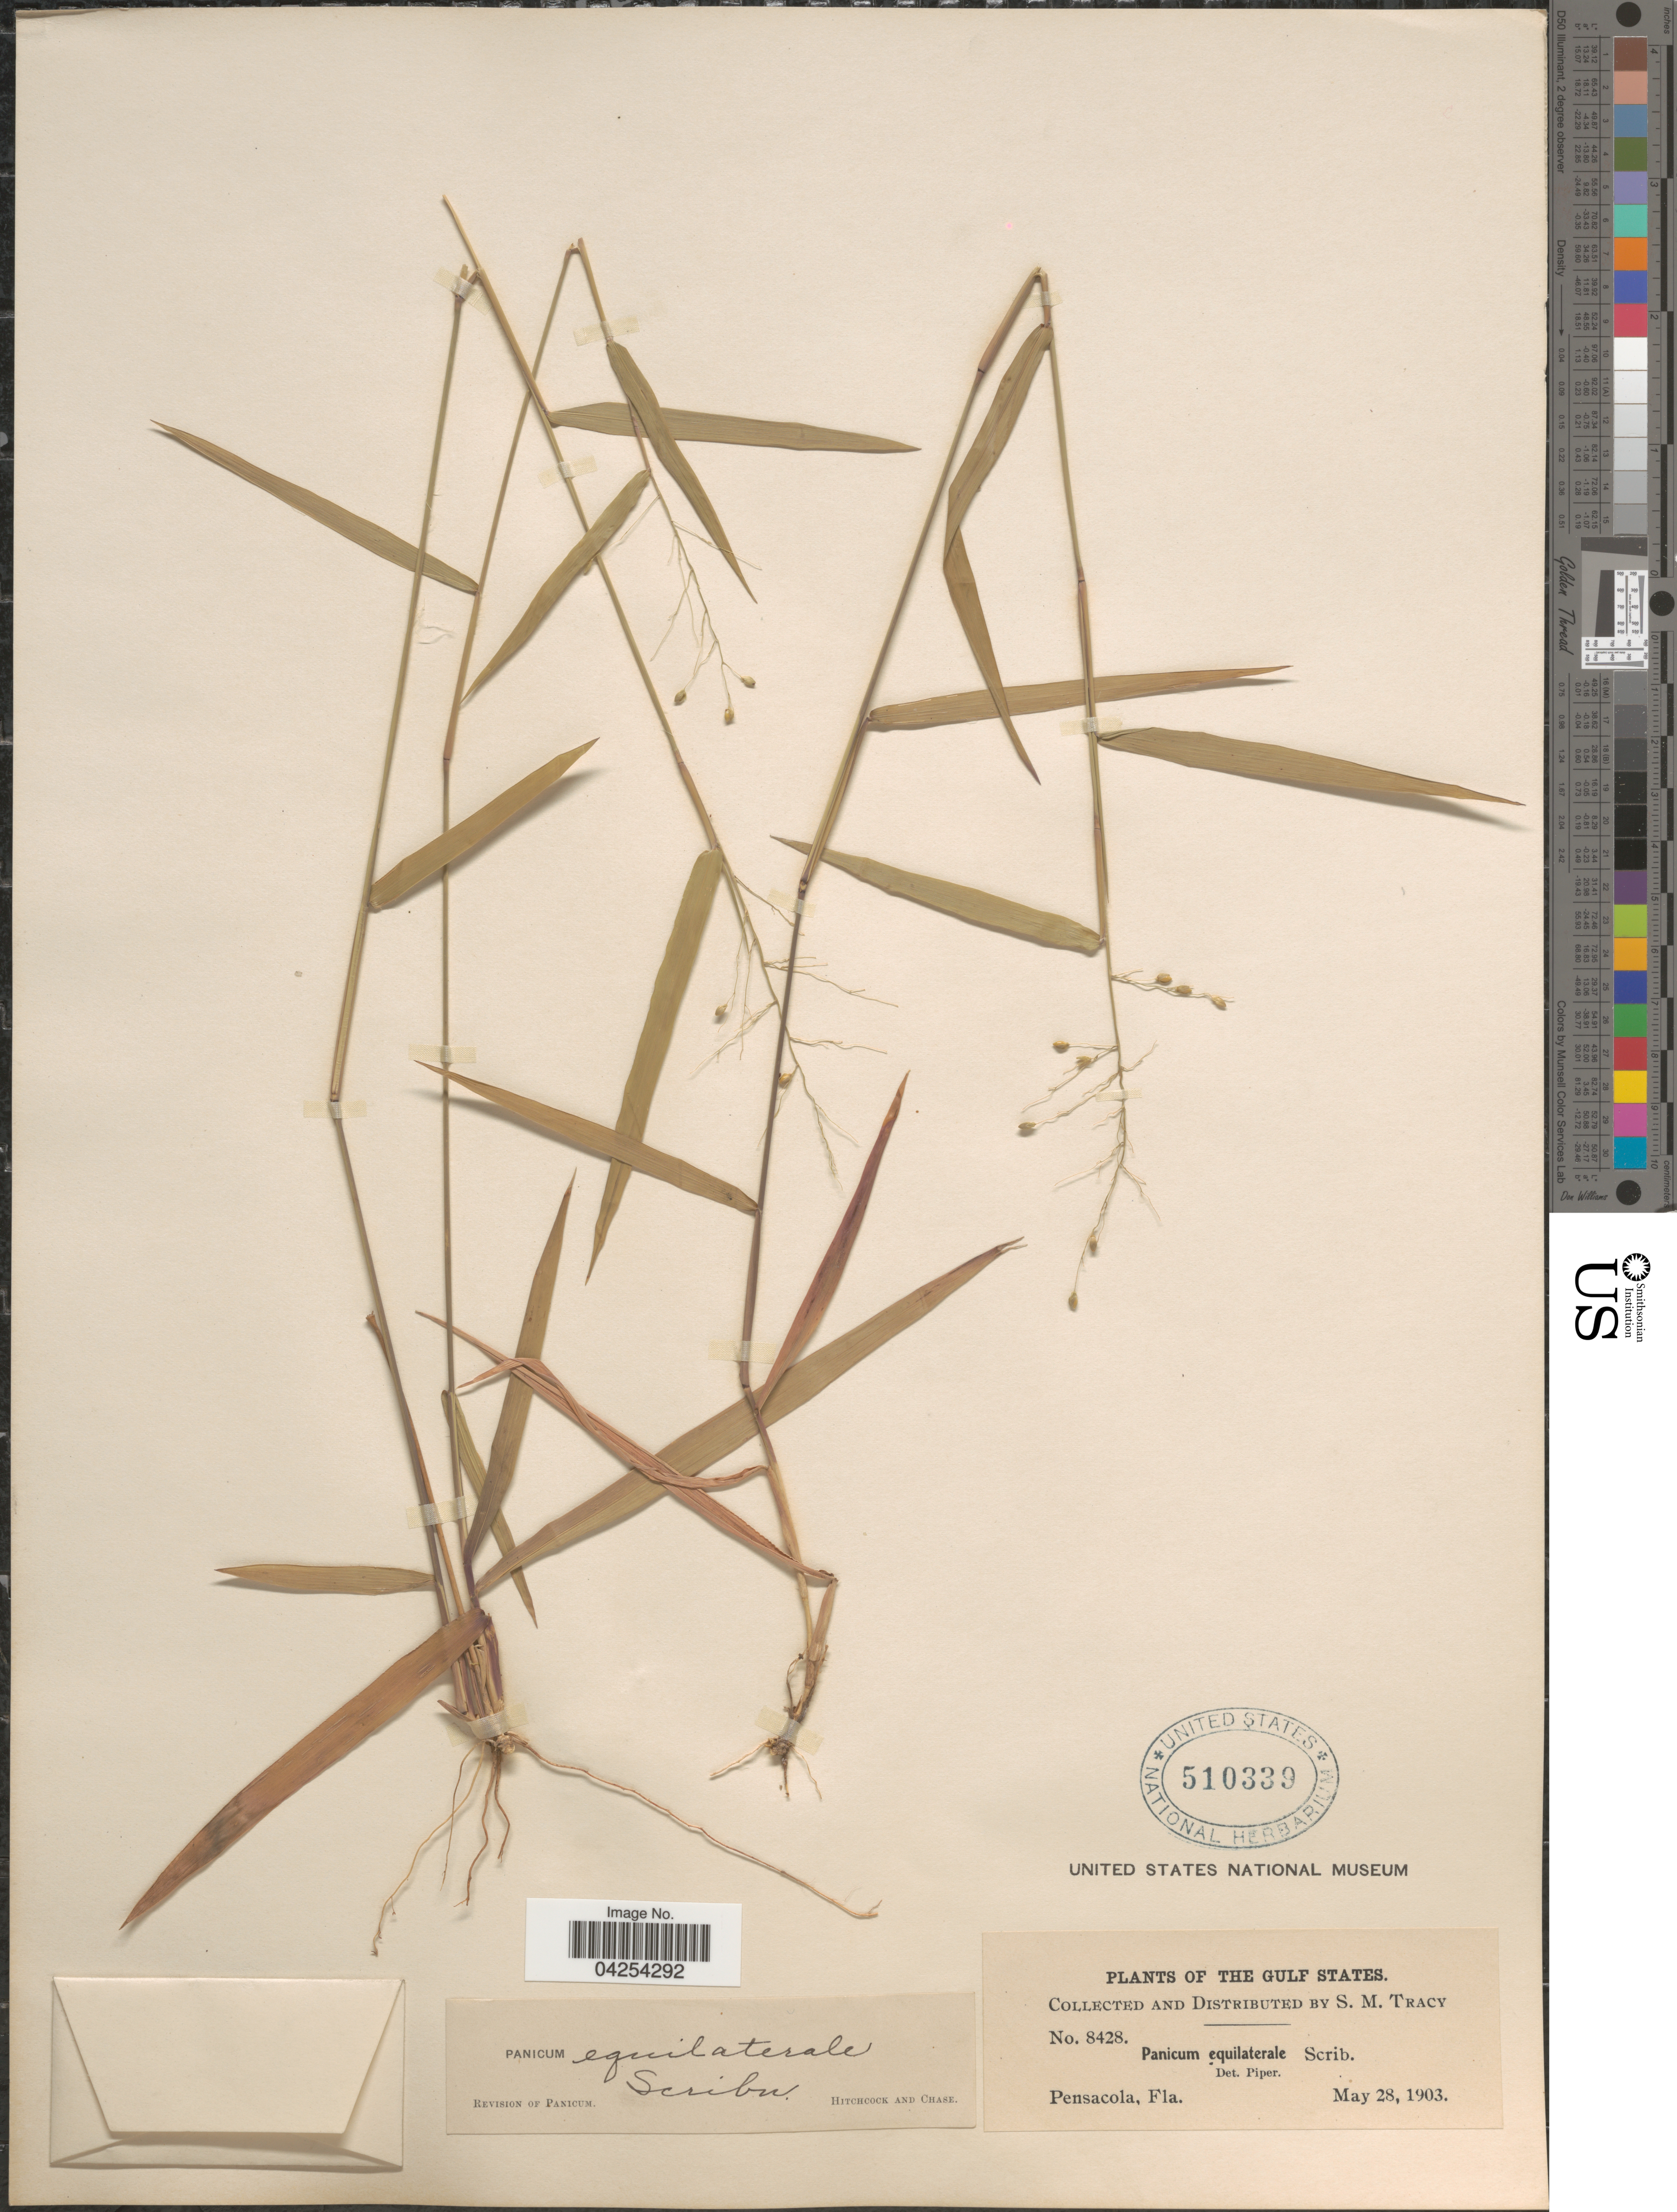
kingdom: Plantae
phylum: Tracheophyta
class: Liliopsida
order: Poales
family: Poaceae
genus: Dichanthelium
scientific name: Dichanthelium commutatum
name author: (Schult.) Gould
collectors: S. M. Tracy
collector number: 8428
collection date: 1903-05-28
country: United States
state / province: Florida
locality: Gulf States. Pensacola.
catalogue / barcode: US 510339